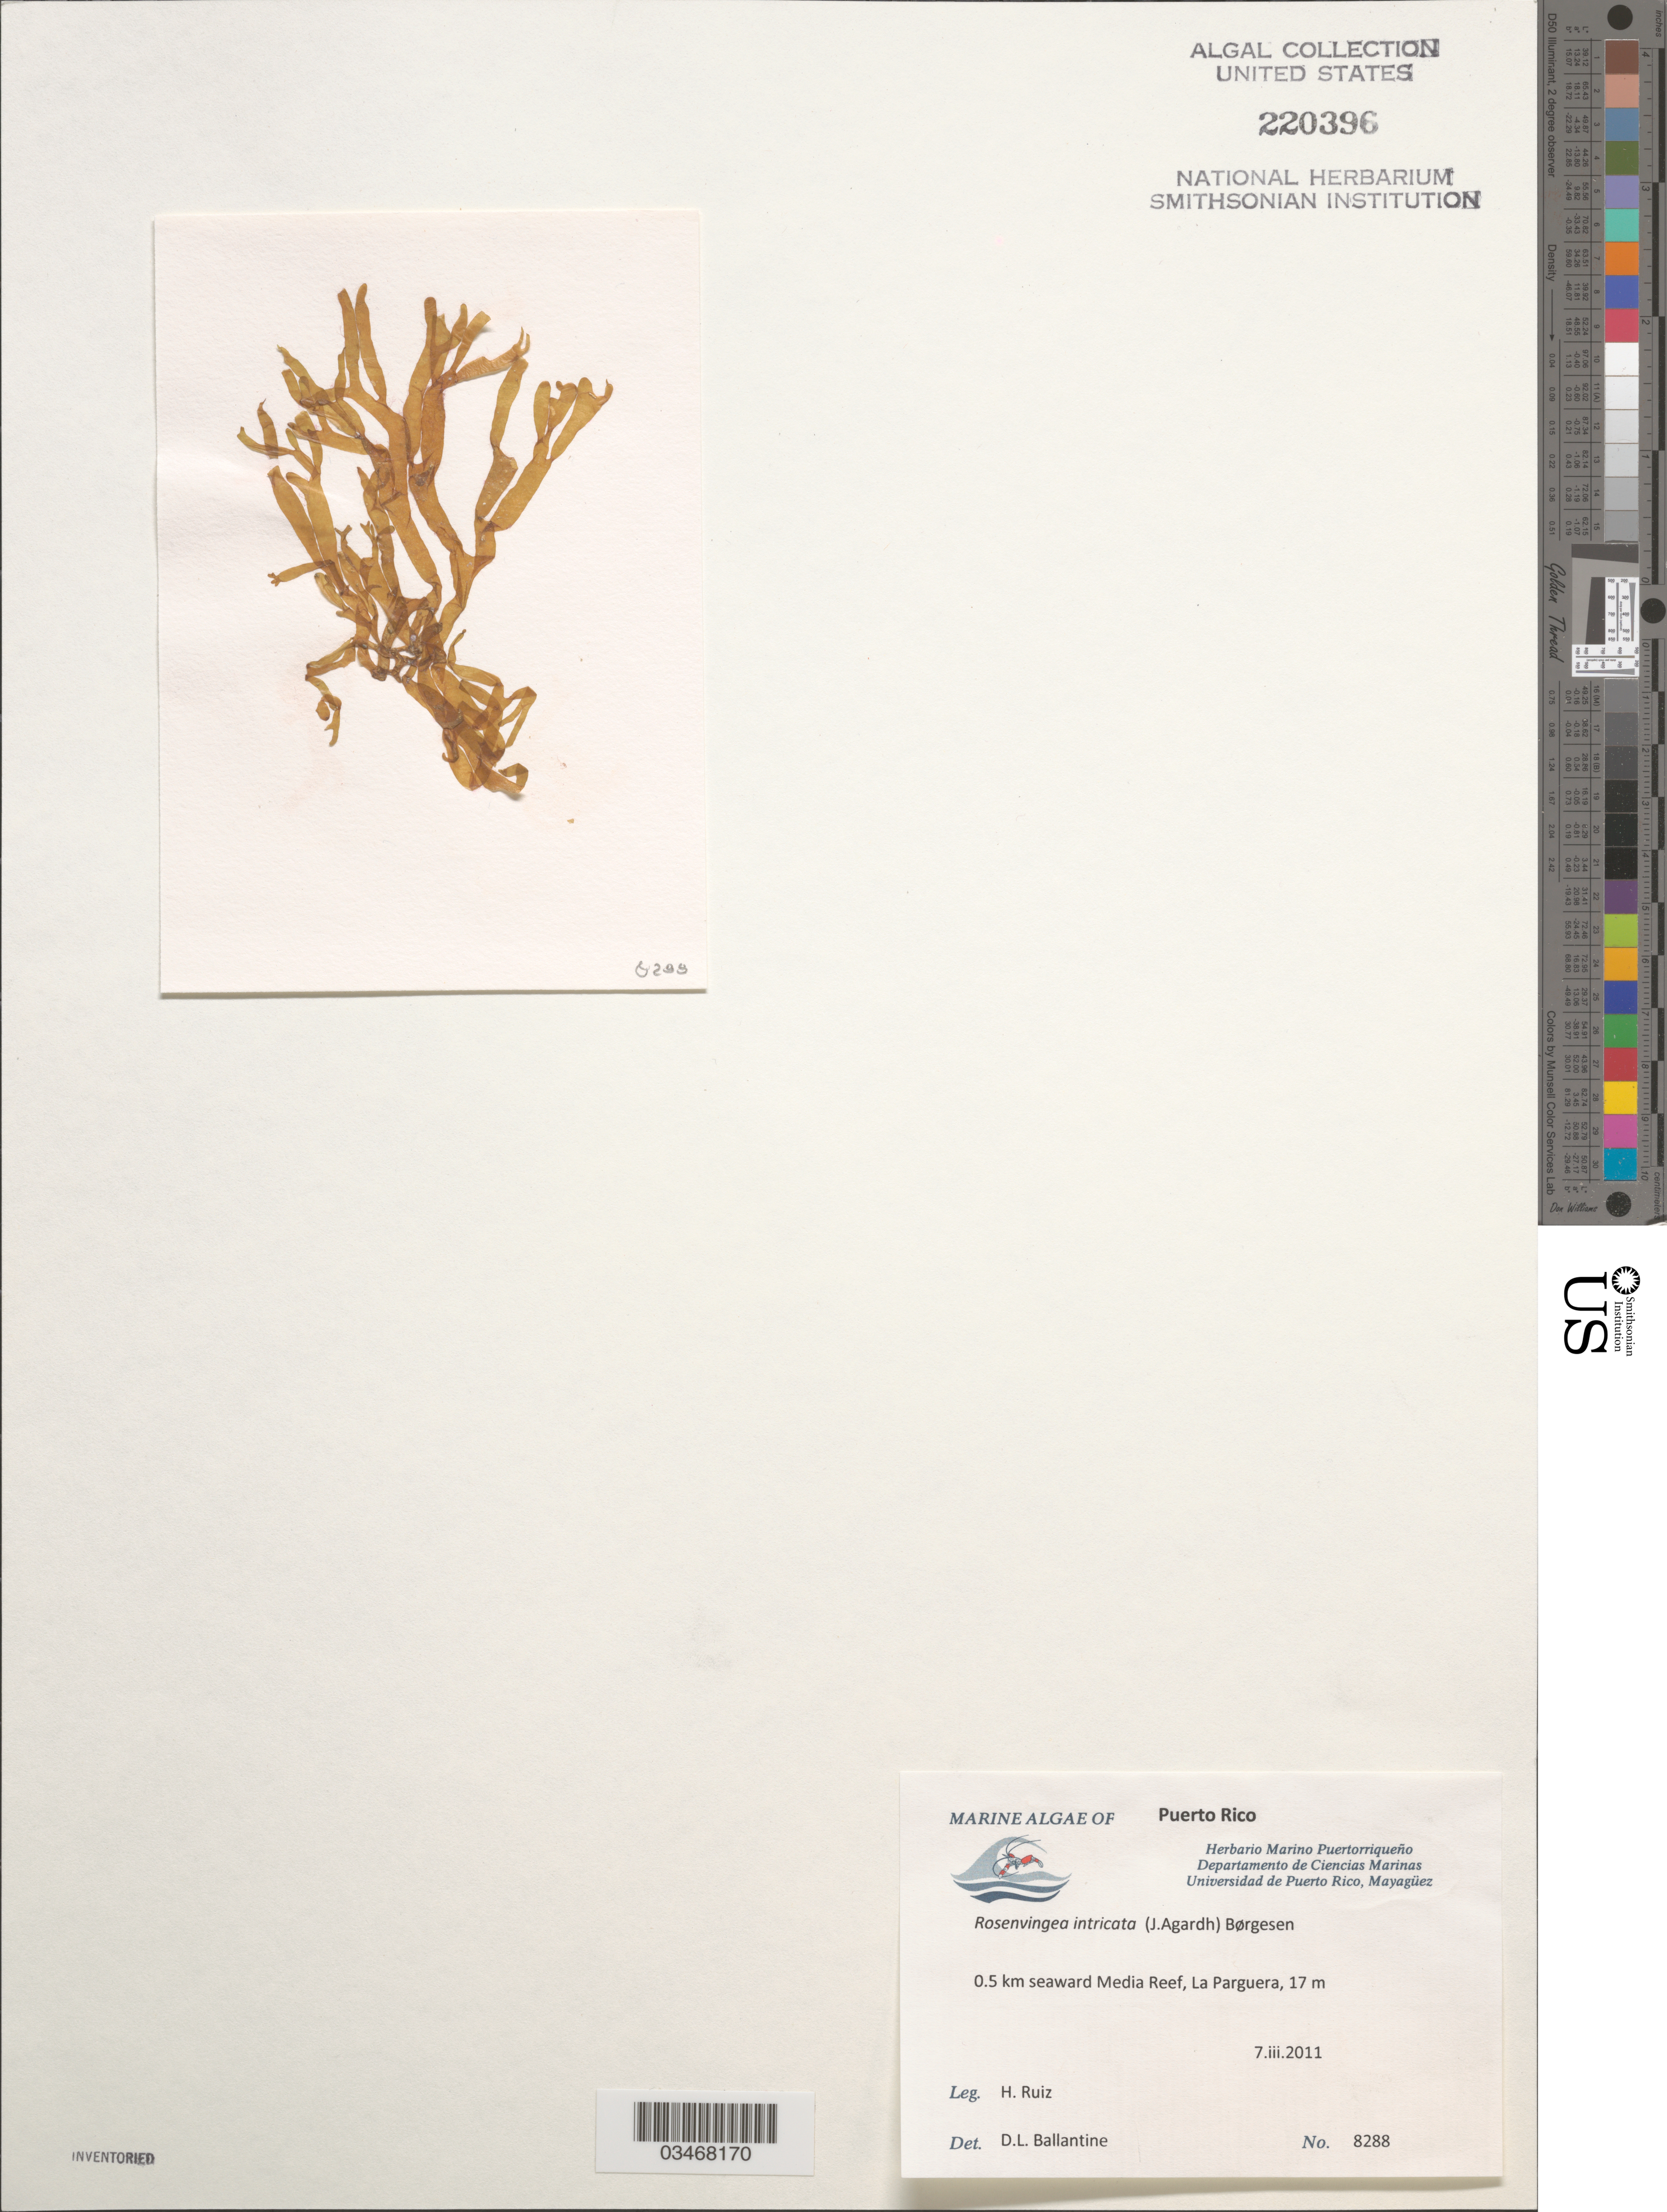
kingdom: Chromista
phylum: Ochrophyta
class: Phaeophyceae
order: Scytosiphonales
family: Scytosiphonaceae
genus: Rosenvingea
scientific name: Rosenvingea endiviifolia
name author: (Martius) M.J. Wynne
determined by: Algae name updating Project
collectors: H. Ruiz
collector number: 8288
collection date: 2011-03-07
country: Puerto Rico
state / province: Lajas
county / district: La Parguera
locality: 0.5 km seaward Media Reef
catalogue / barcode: US 220396